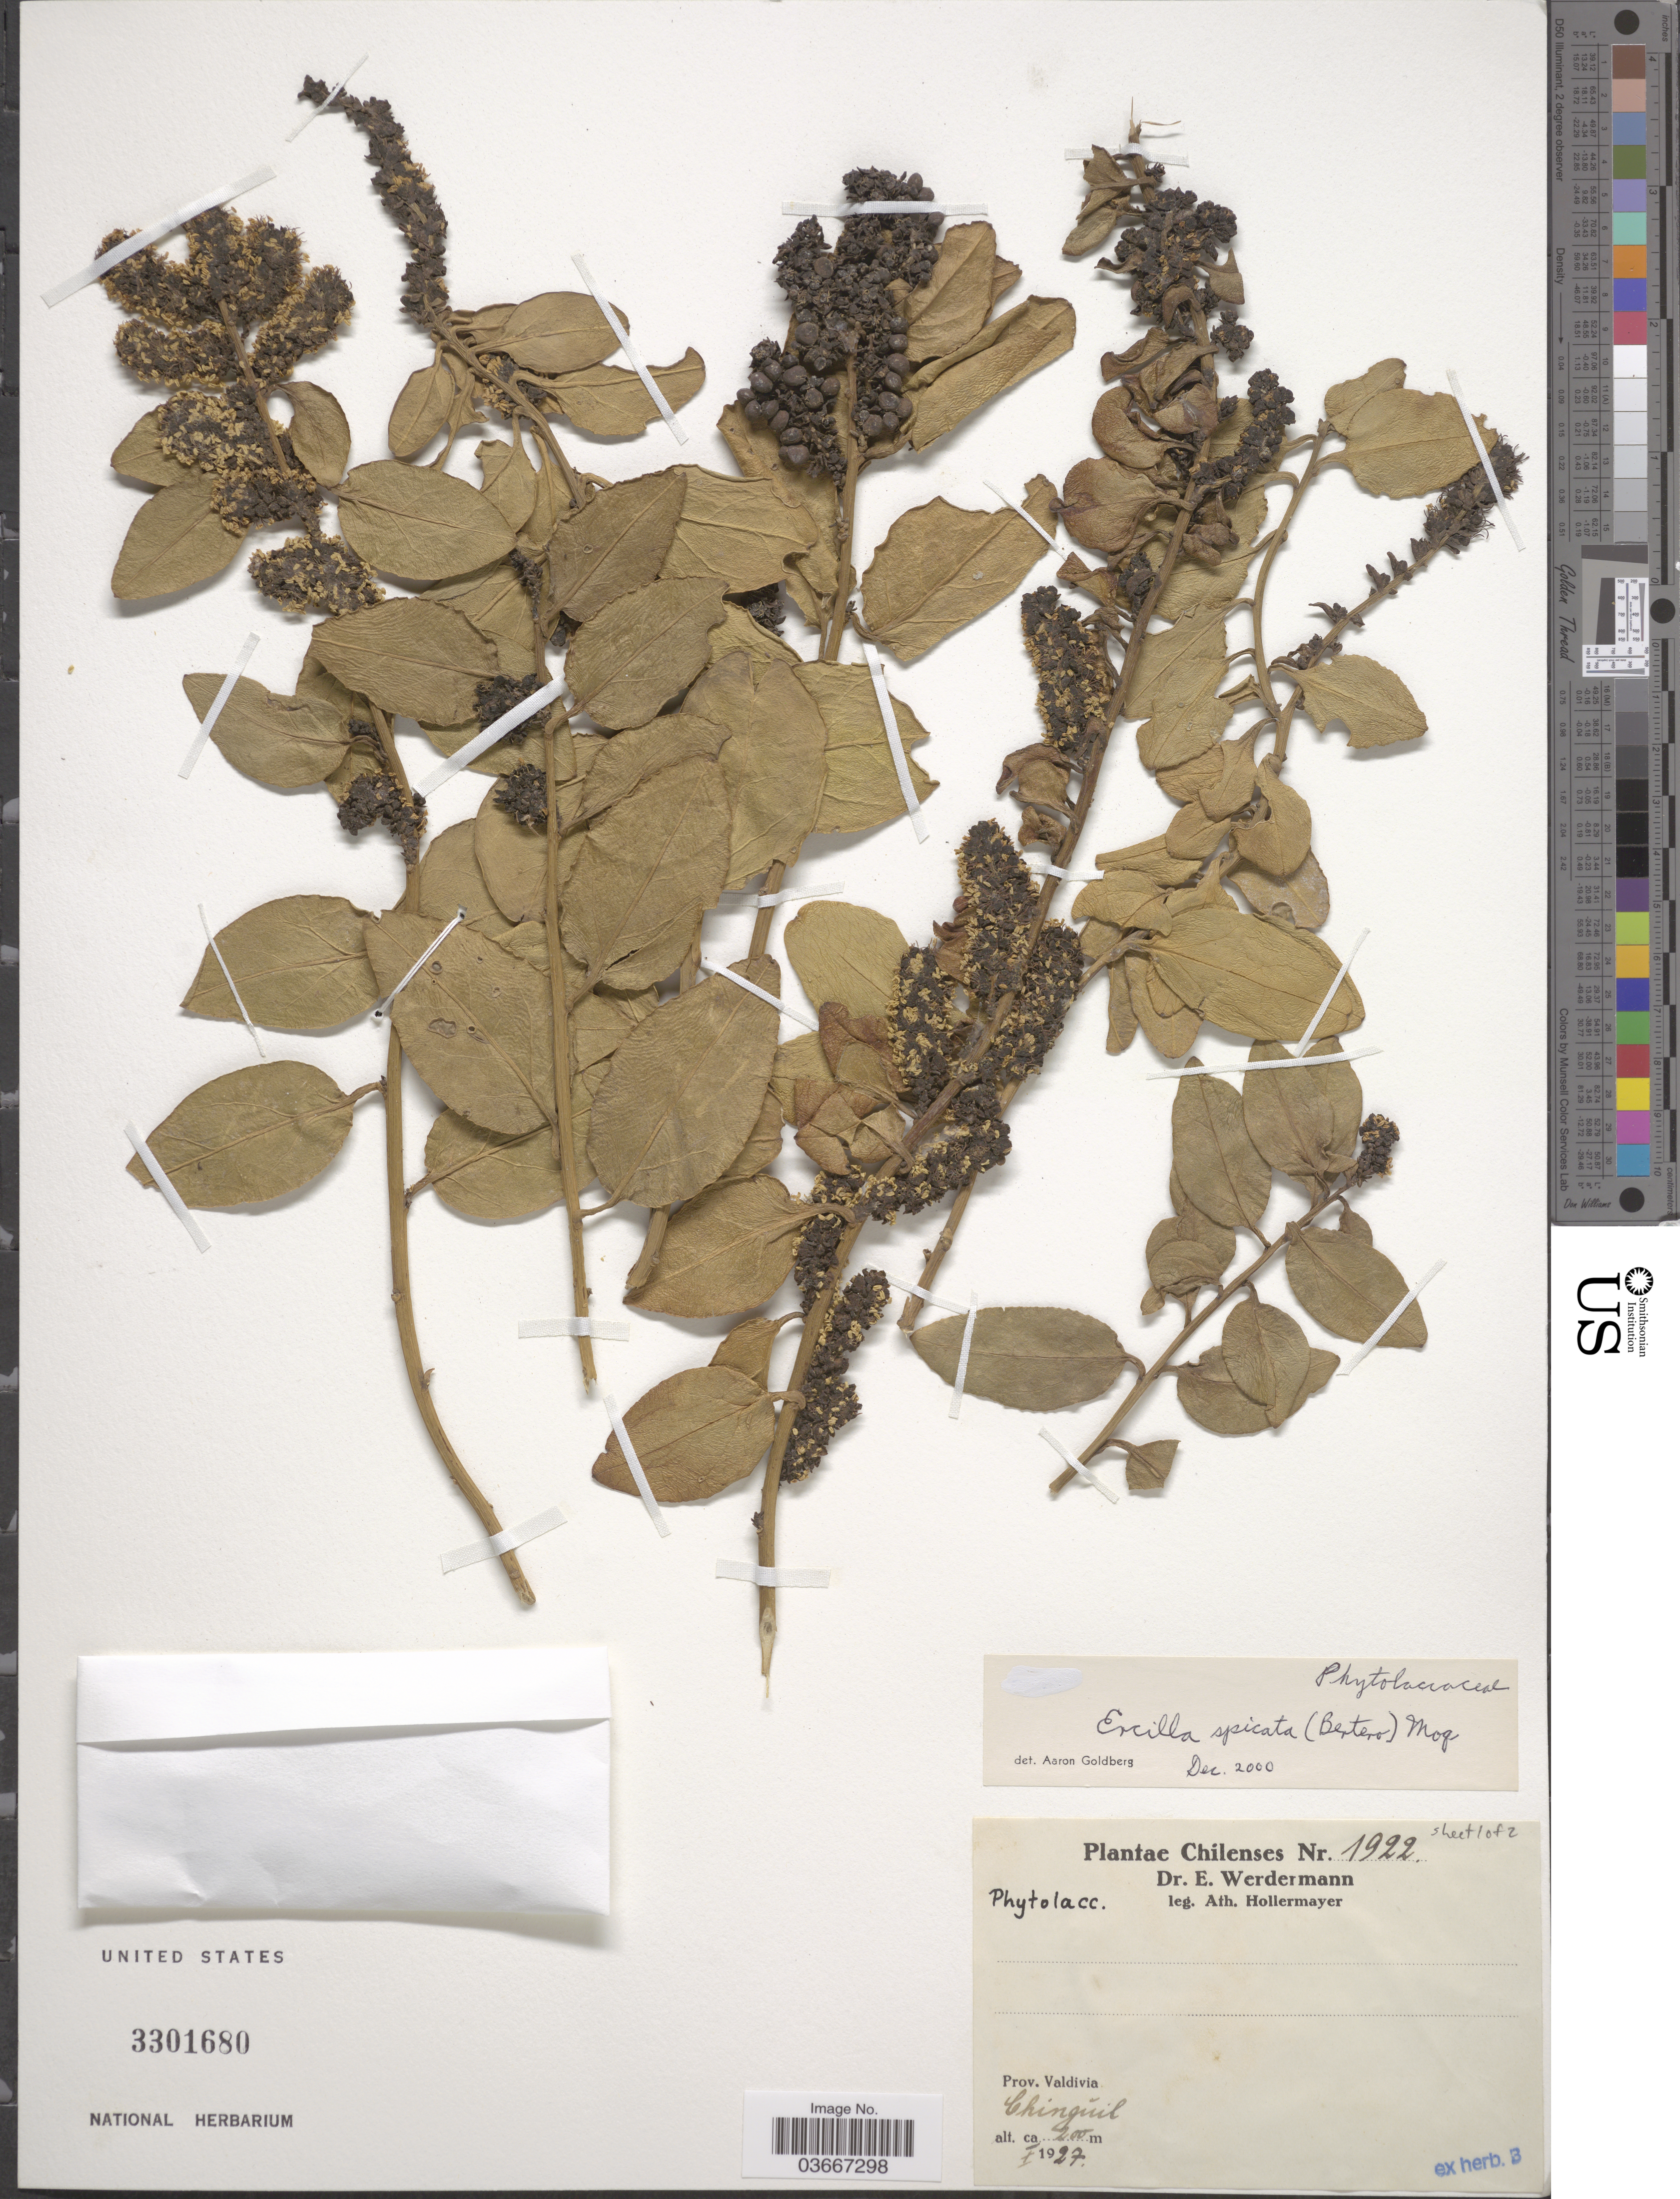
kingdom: Plantae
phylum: Tracheophyta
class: Magnoliopsida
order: Caryophyllales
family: Phytolaccaceae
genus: Ercilla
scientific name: Ercilla spicata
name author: (Bertero) Moq.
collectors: A. Hollermayer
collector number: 1922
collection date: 1927-01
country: Chile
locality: Prov. Valdivia. Chingúil.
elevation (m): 200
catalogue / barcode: US 3301680